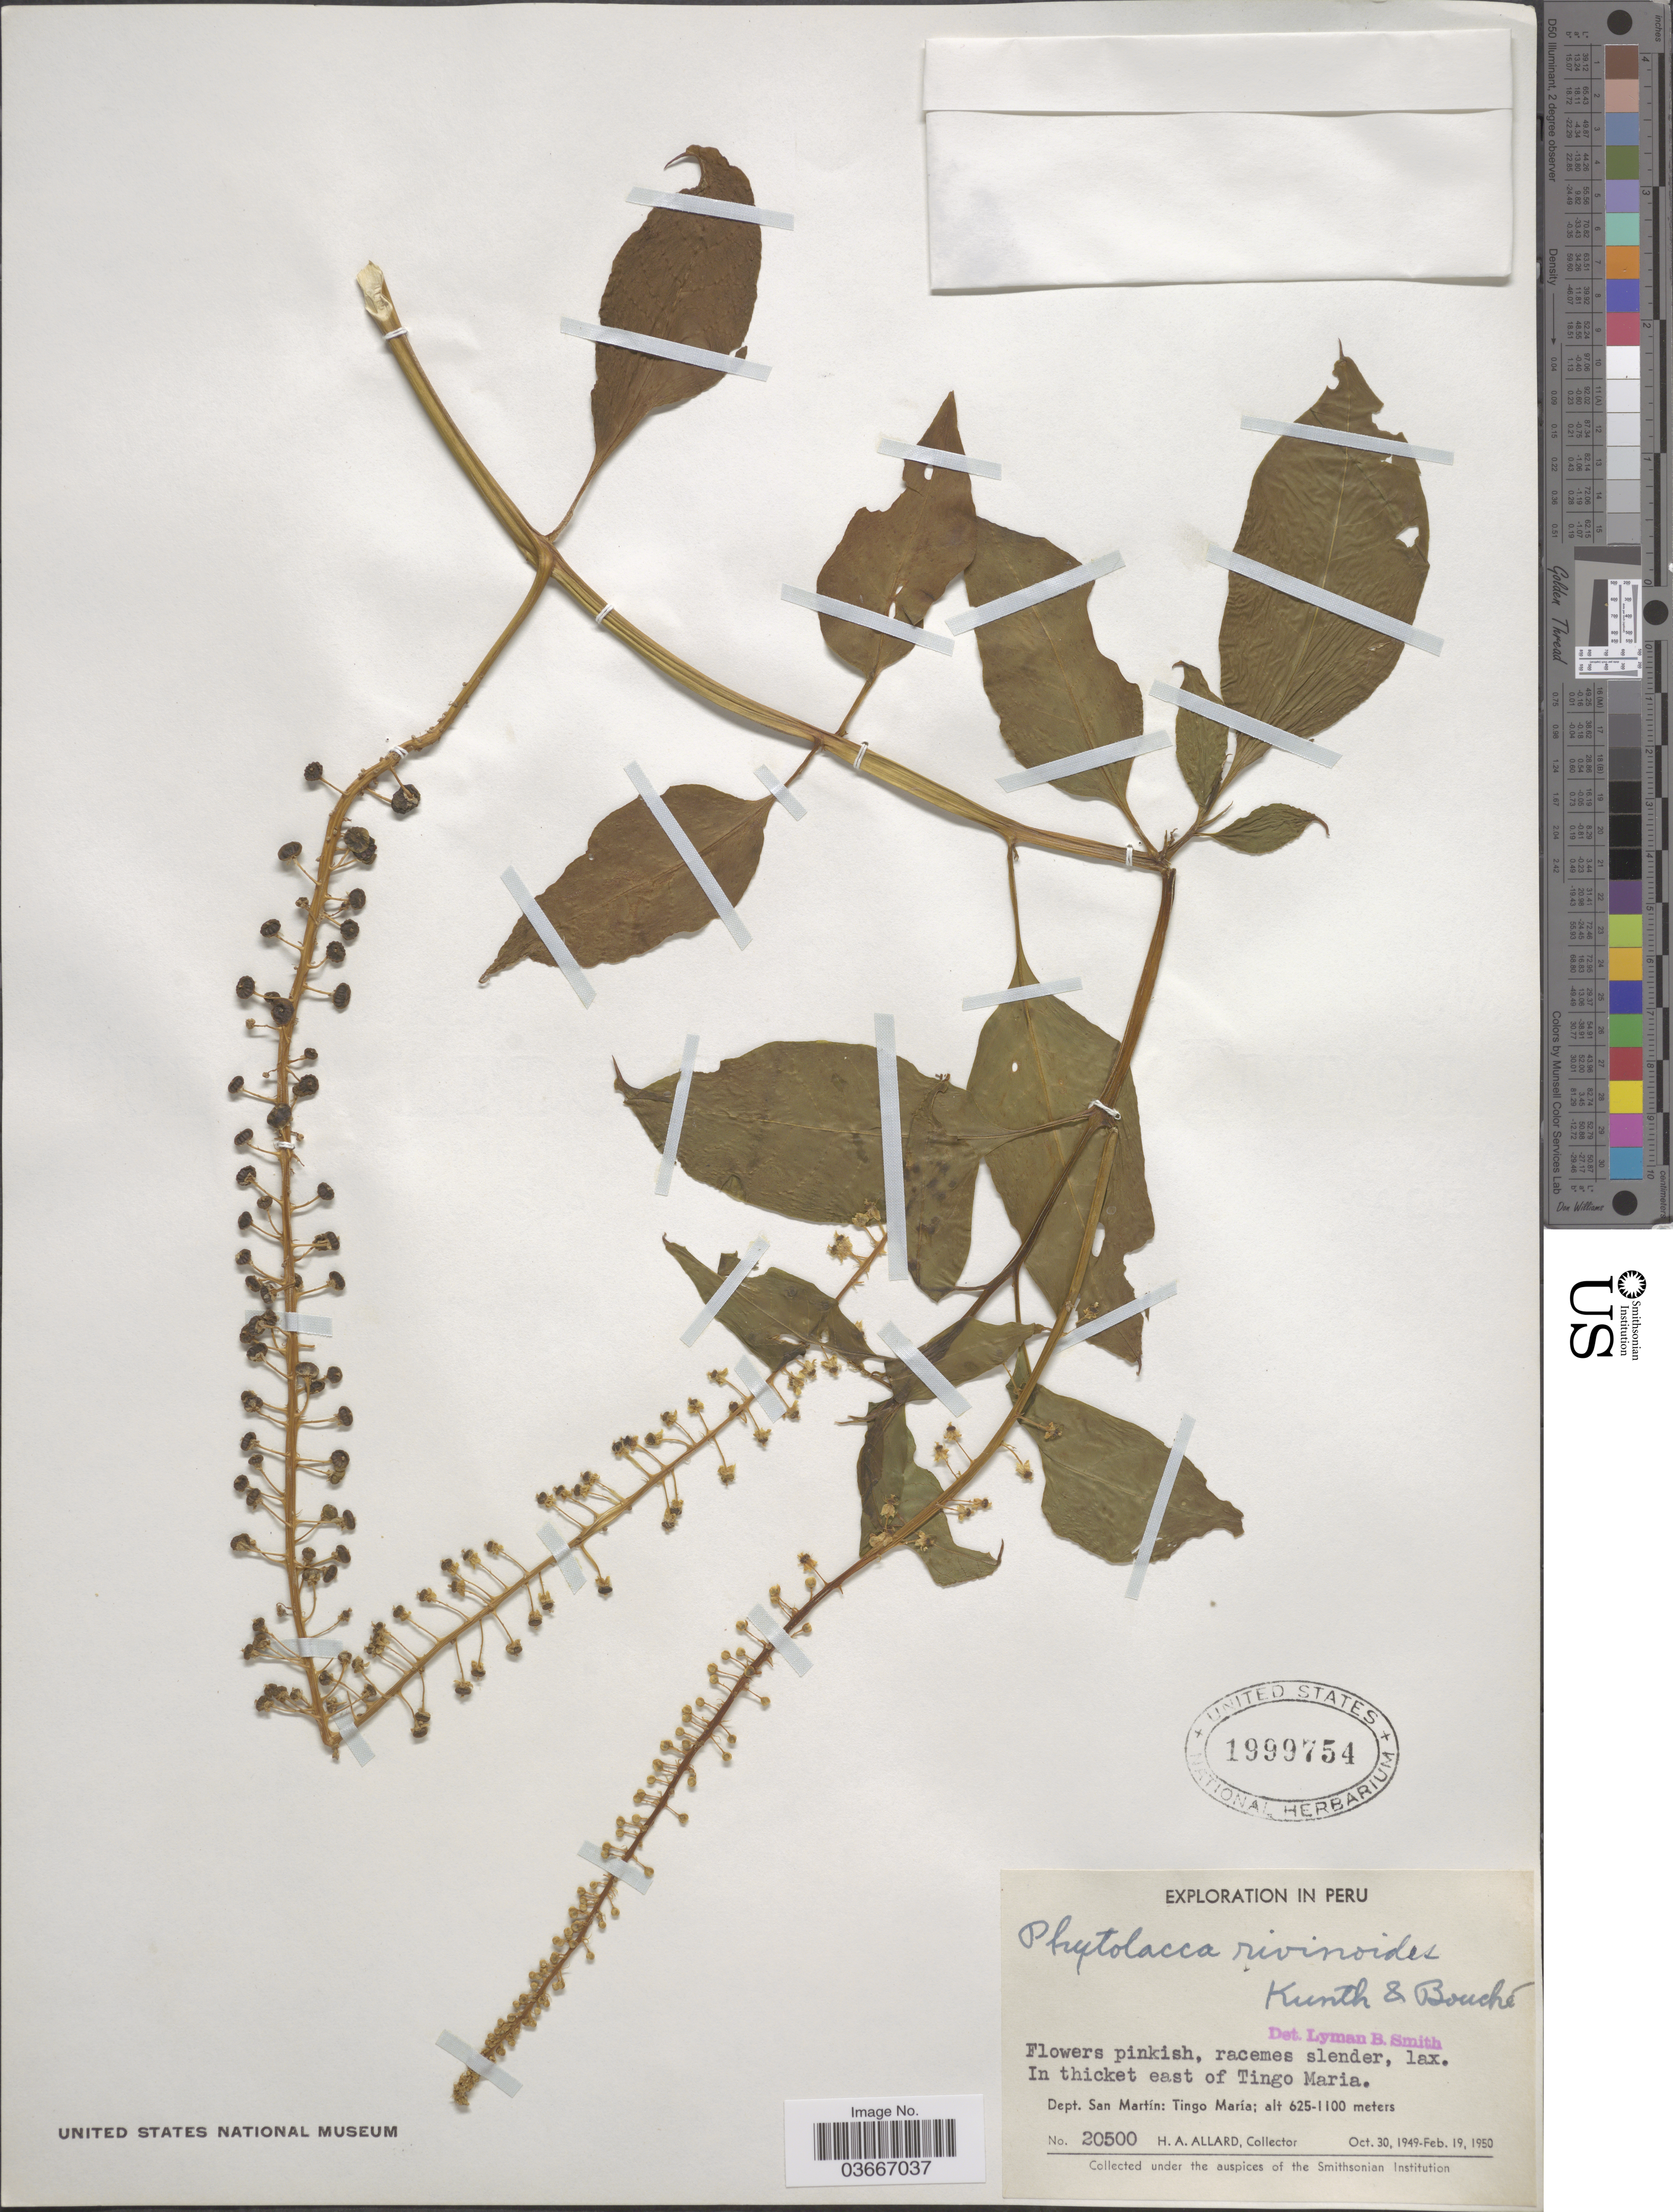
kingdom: Plantae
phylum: Tracheophyta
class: Magnoliopsida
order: Caryophyllales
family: Phytolaccaceae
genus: Phytolacca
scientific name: Phytolacca rivinoides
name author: Kunth & C.D. Bouché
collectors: H. A. Allard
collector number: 20500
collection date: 1949-10-30/1950-02-19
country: Peru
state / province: San Martín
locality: In thicket east of Tingo Maria. Dept. San Martín: Tingo María.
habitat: in thicket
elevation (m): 625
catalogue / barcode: US 1999754